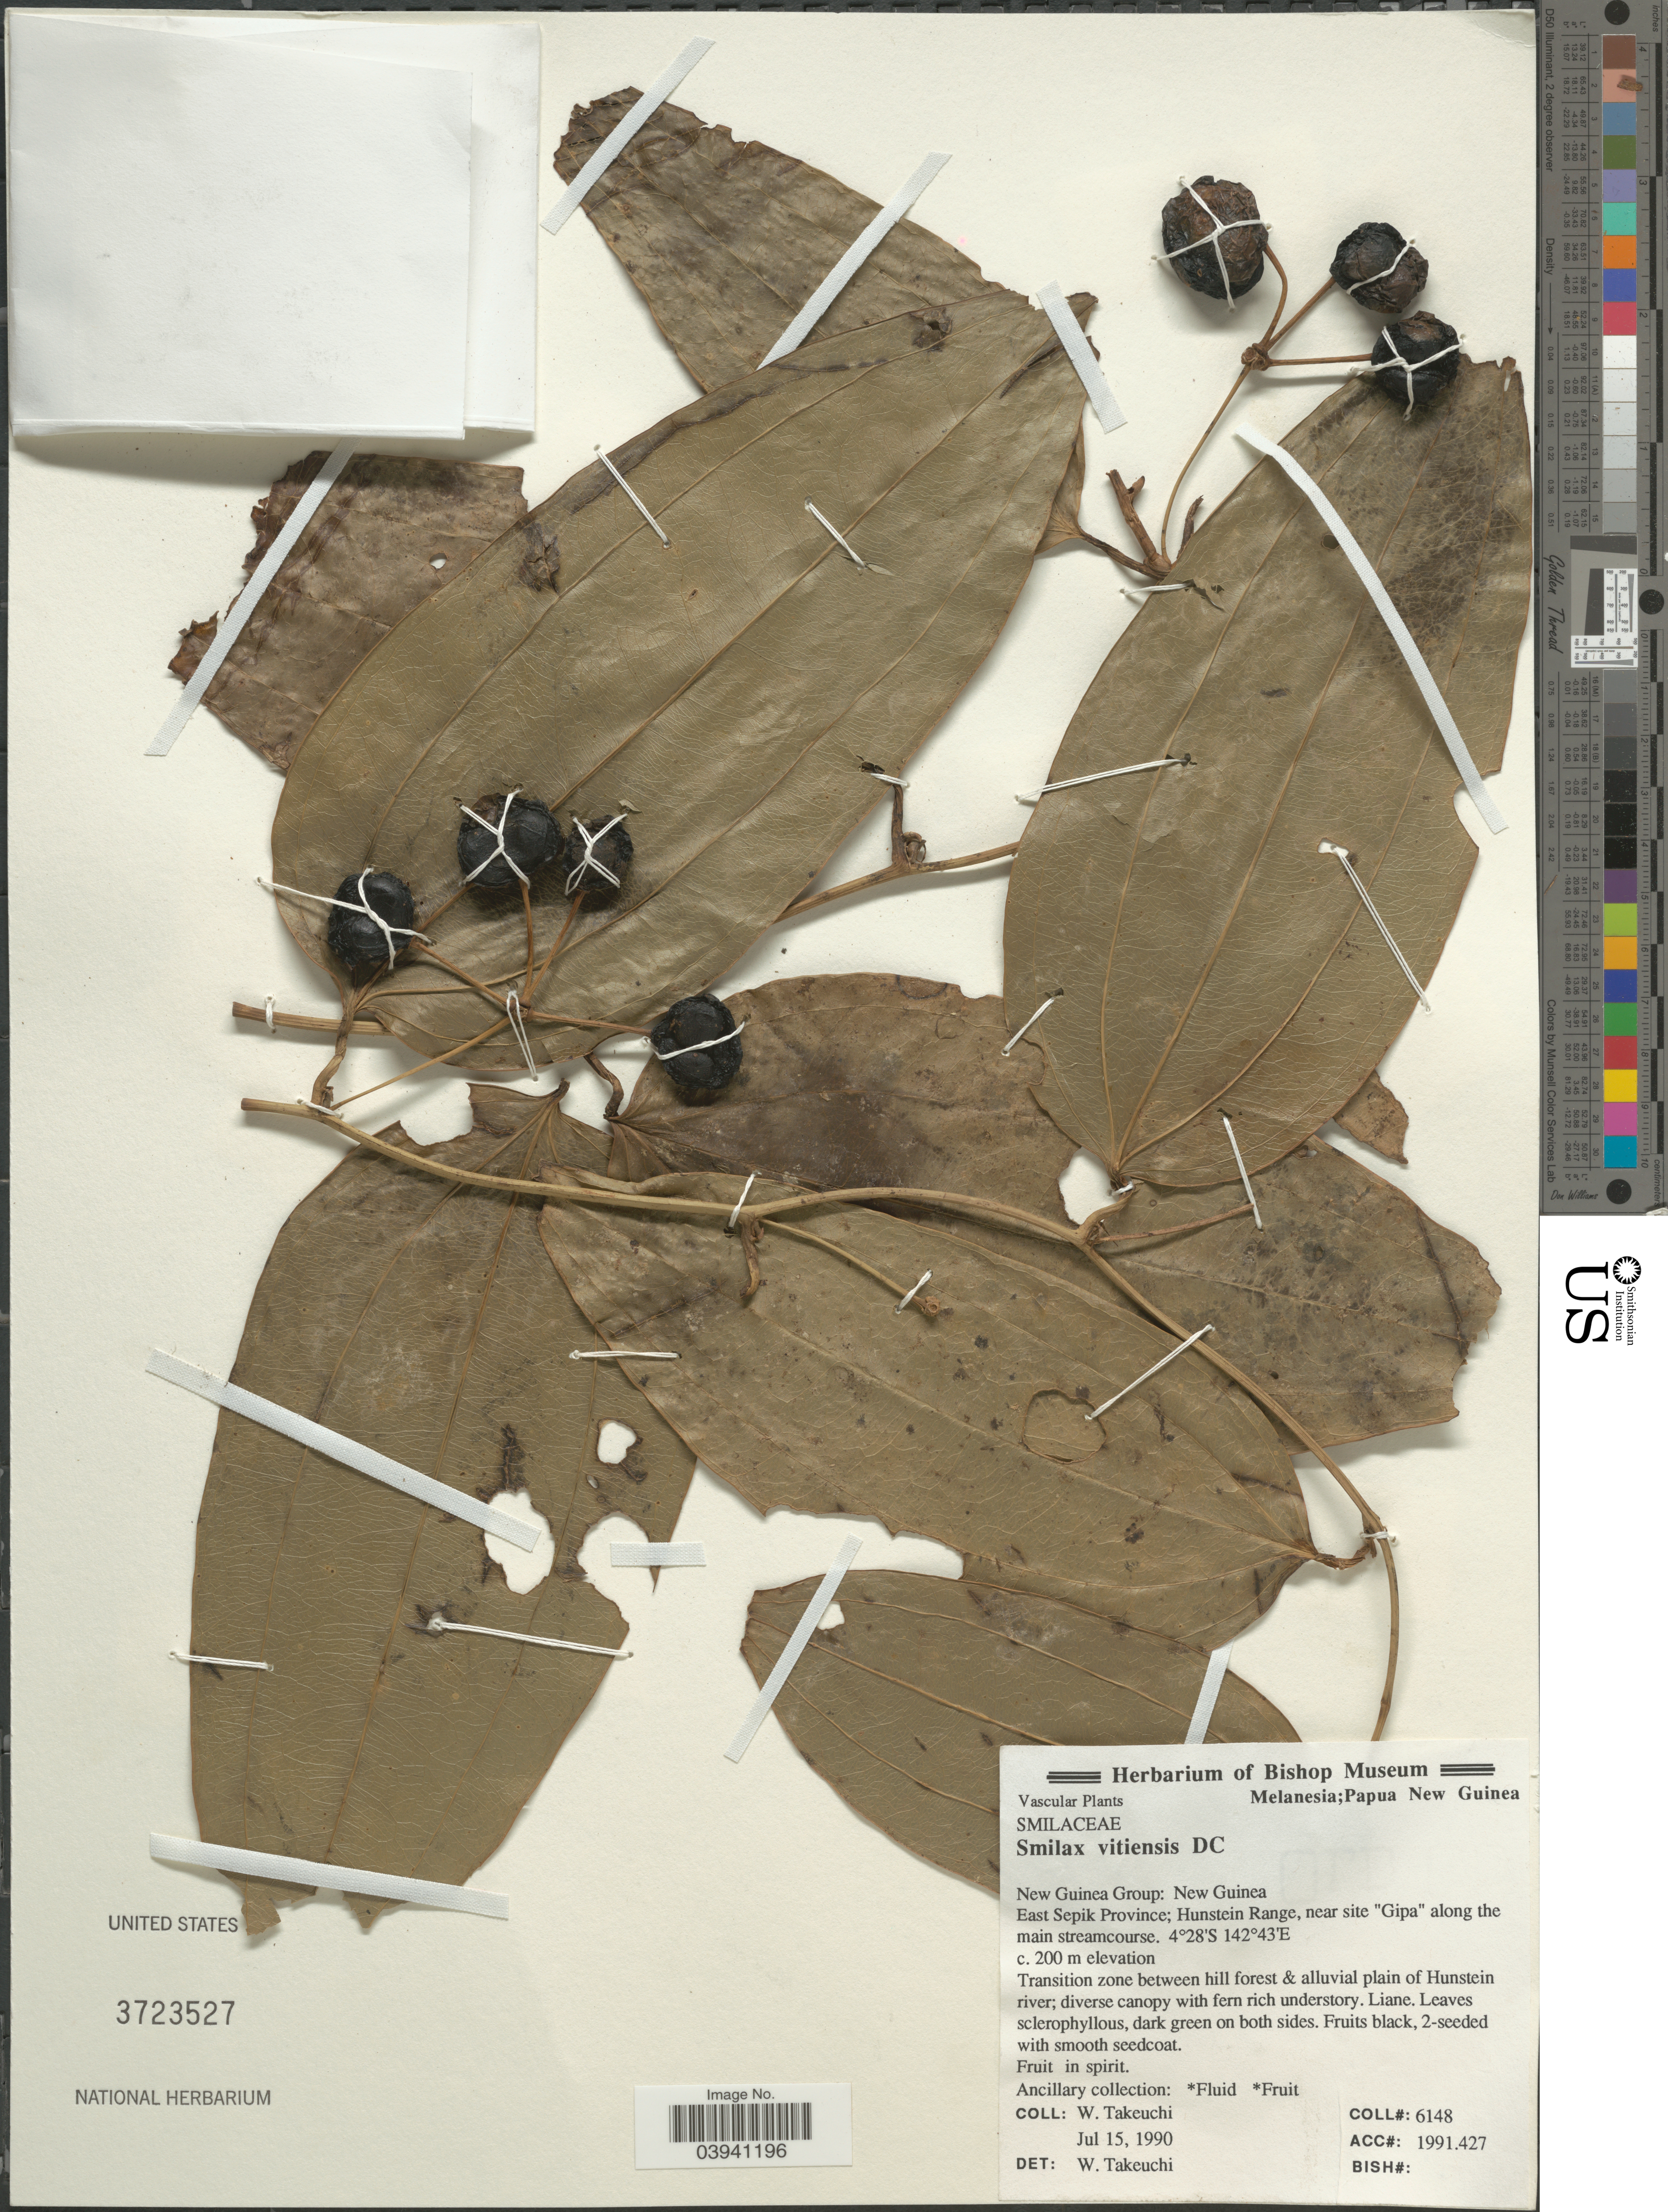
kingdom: Plantae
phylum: Tracheophyta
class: Liliopsida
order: Liliales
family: Smilacaceae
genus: Smilax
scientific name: Smilax vitiensis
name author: (Seem.) A. DC.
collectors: W. Takeuchi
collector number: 6148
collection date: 1990-07-15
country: Papua New Guinea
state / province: East Sepik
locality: New Guinea Group: New Guinea. Hunstein Range, near site "Gipa" along the main streamcourse. Transition zone between hill forest & alluvial plain of Hunstein river.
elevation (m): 200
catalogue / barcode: US 3723527